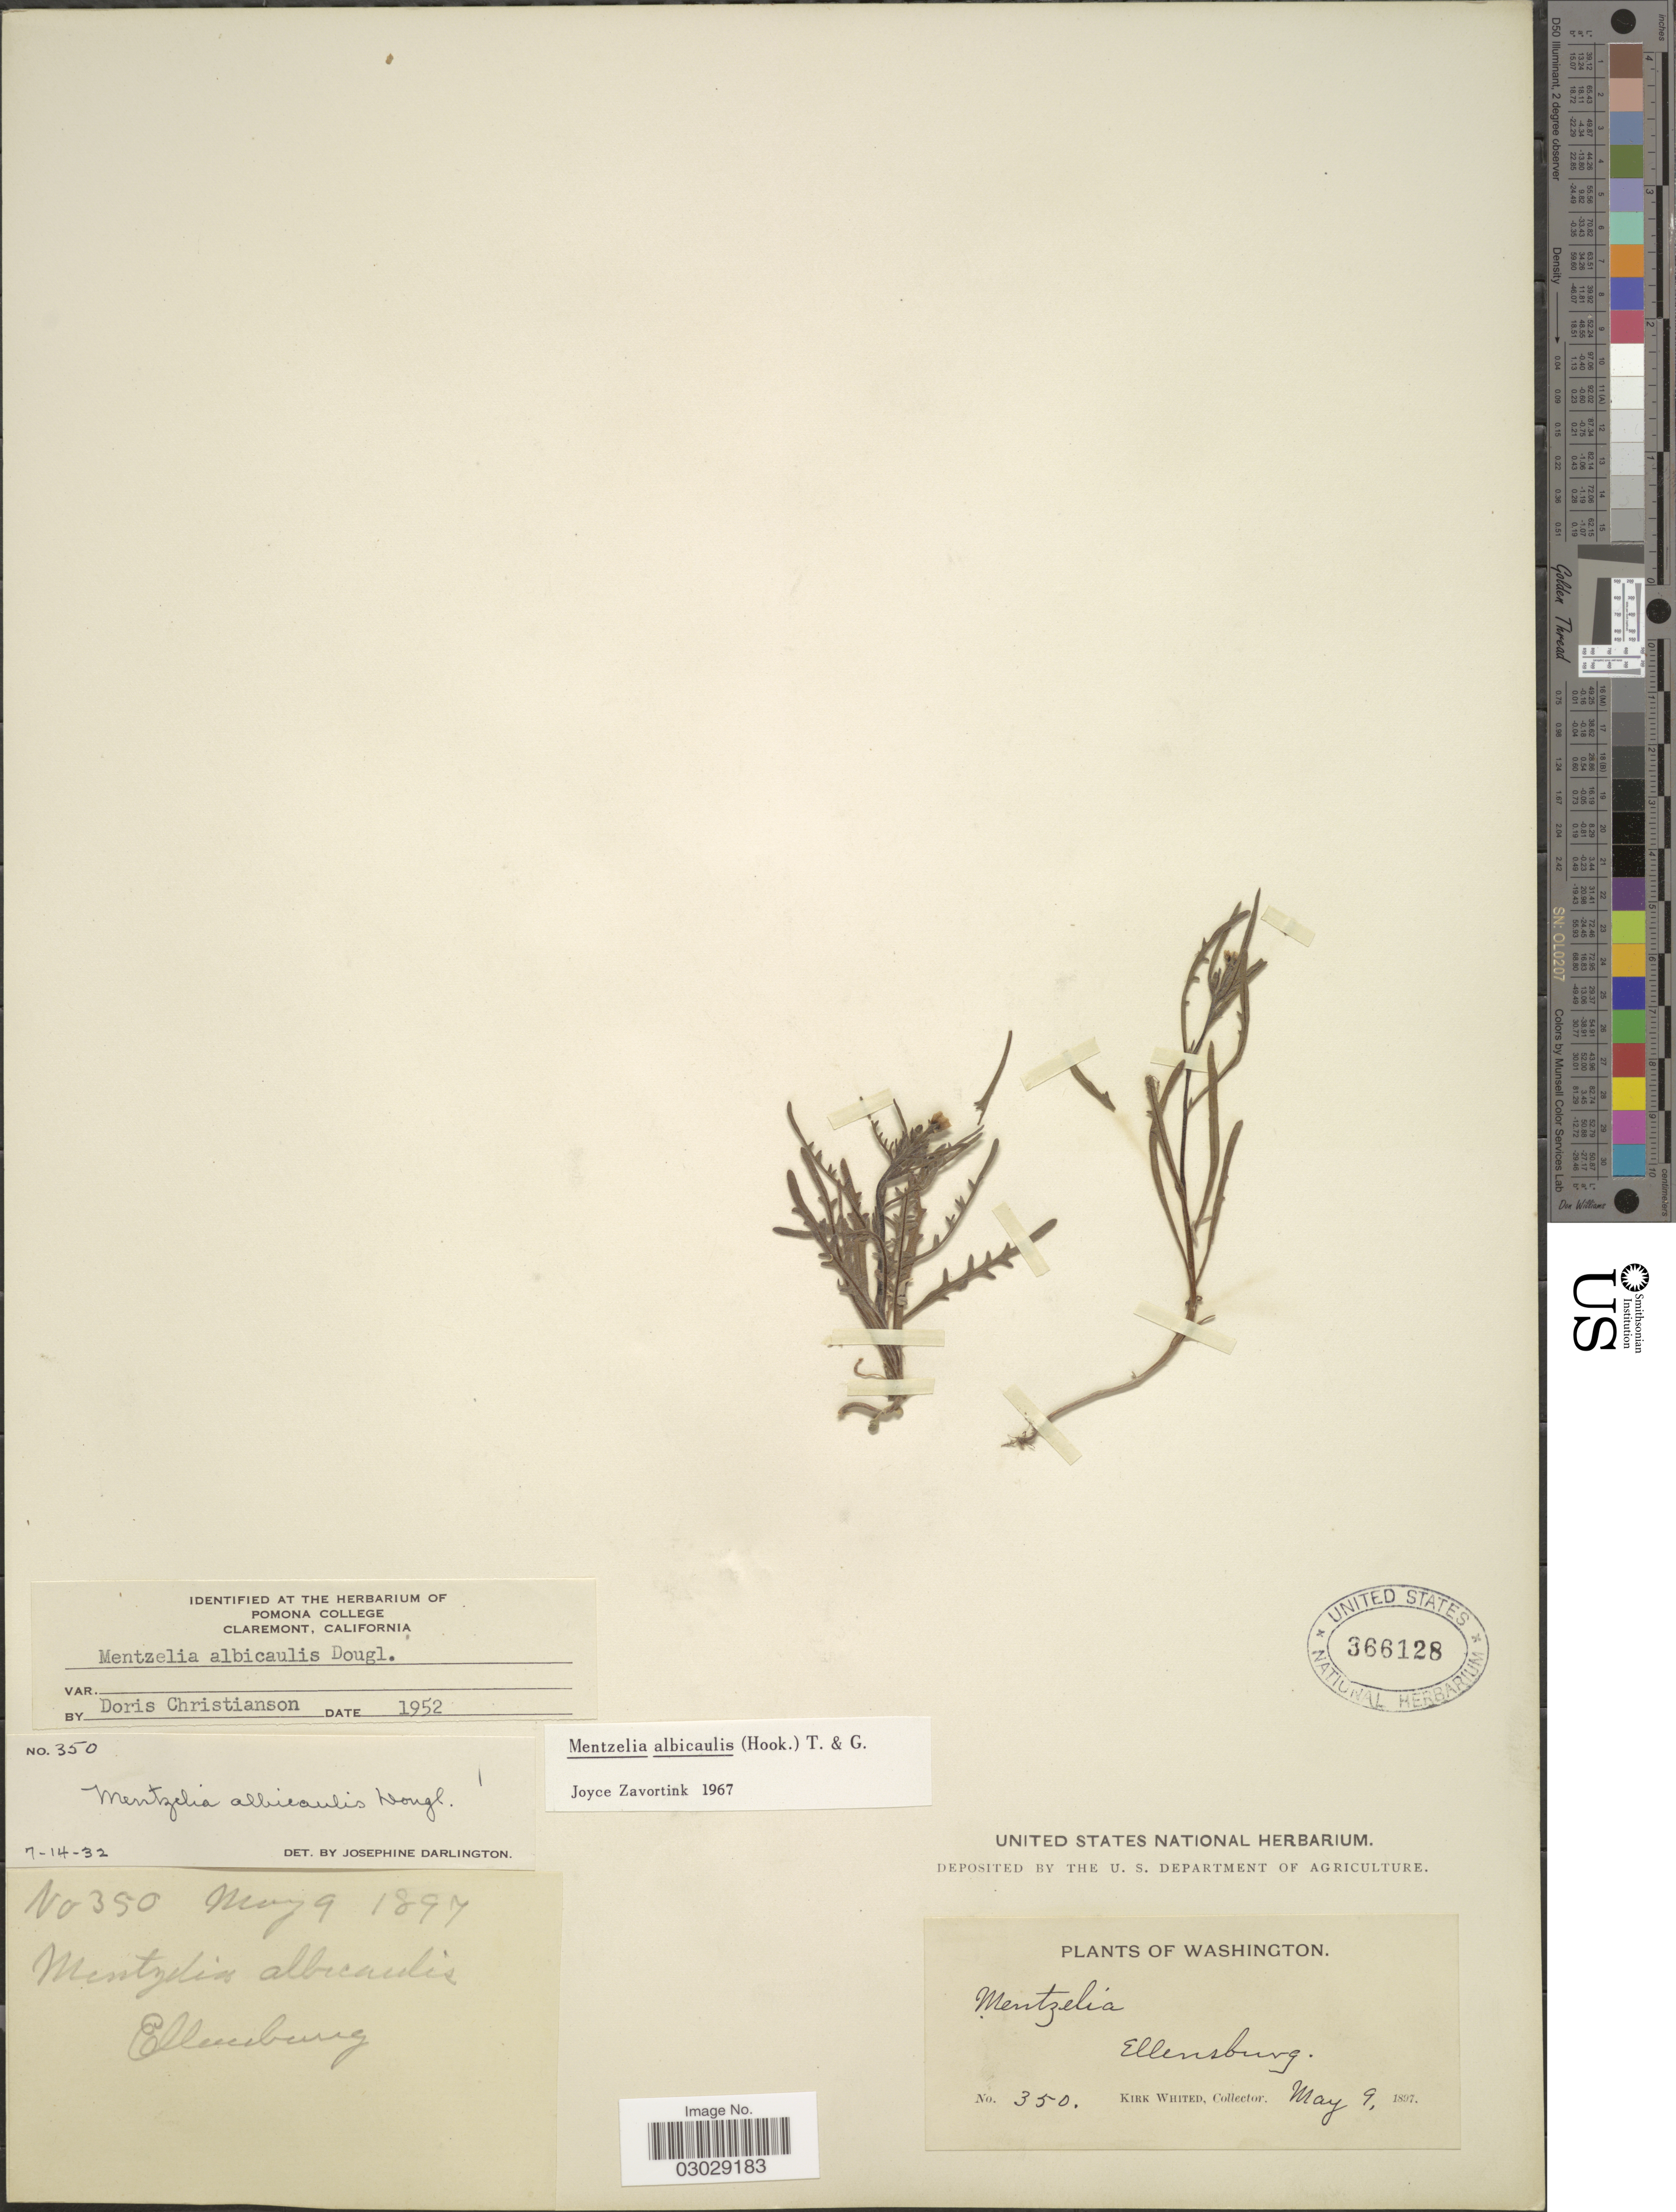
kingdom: Plantae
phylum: Tracheophyta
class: Magnoliopsida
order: Cornales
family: Loasaceae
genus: Mentzelia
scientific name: Mentzelia albicaulis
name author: (Douglas ex Hook.) Douglas ex Torr. & A. Gray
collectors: K. Whited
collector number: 350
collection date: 1897-05-09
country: United States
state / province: Washington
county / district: Kittitas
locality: Ellensburg.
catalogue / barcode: US 366128